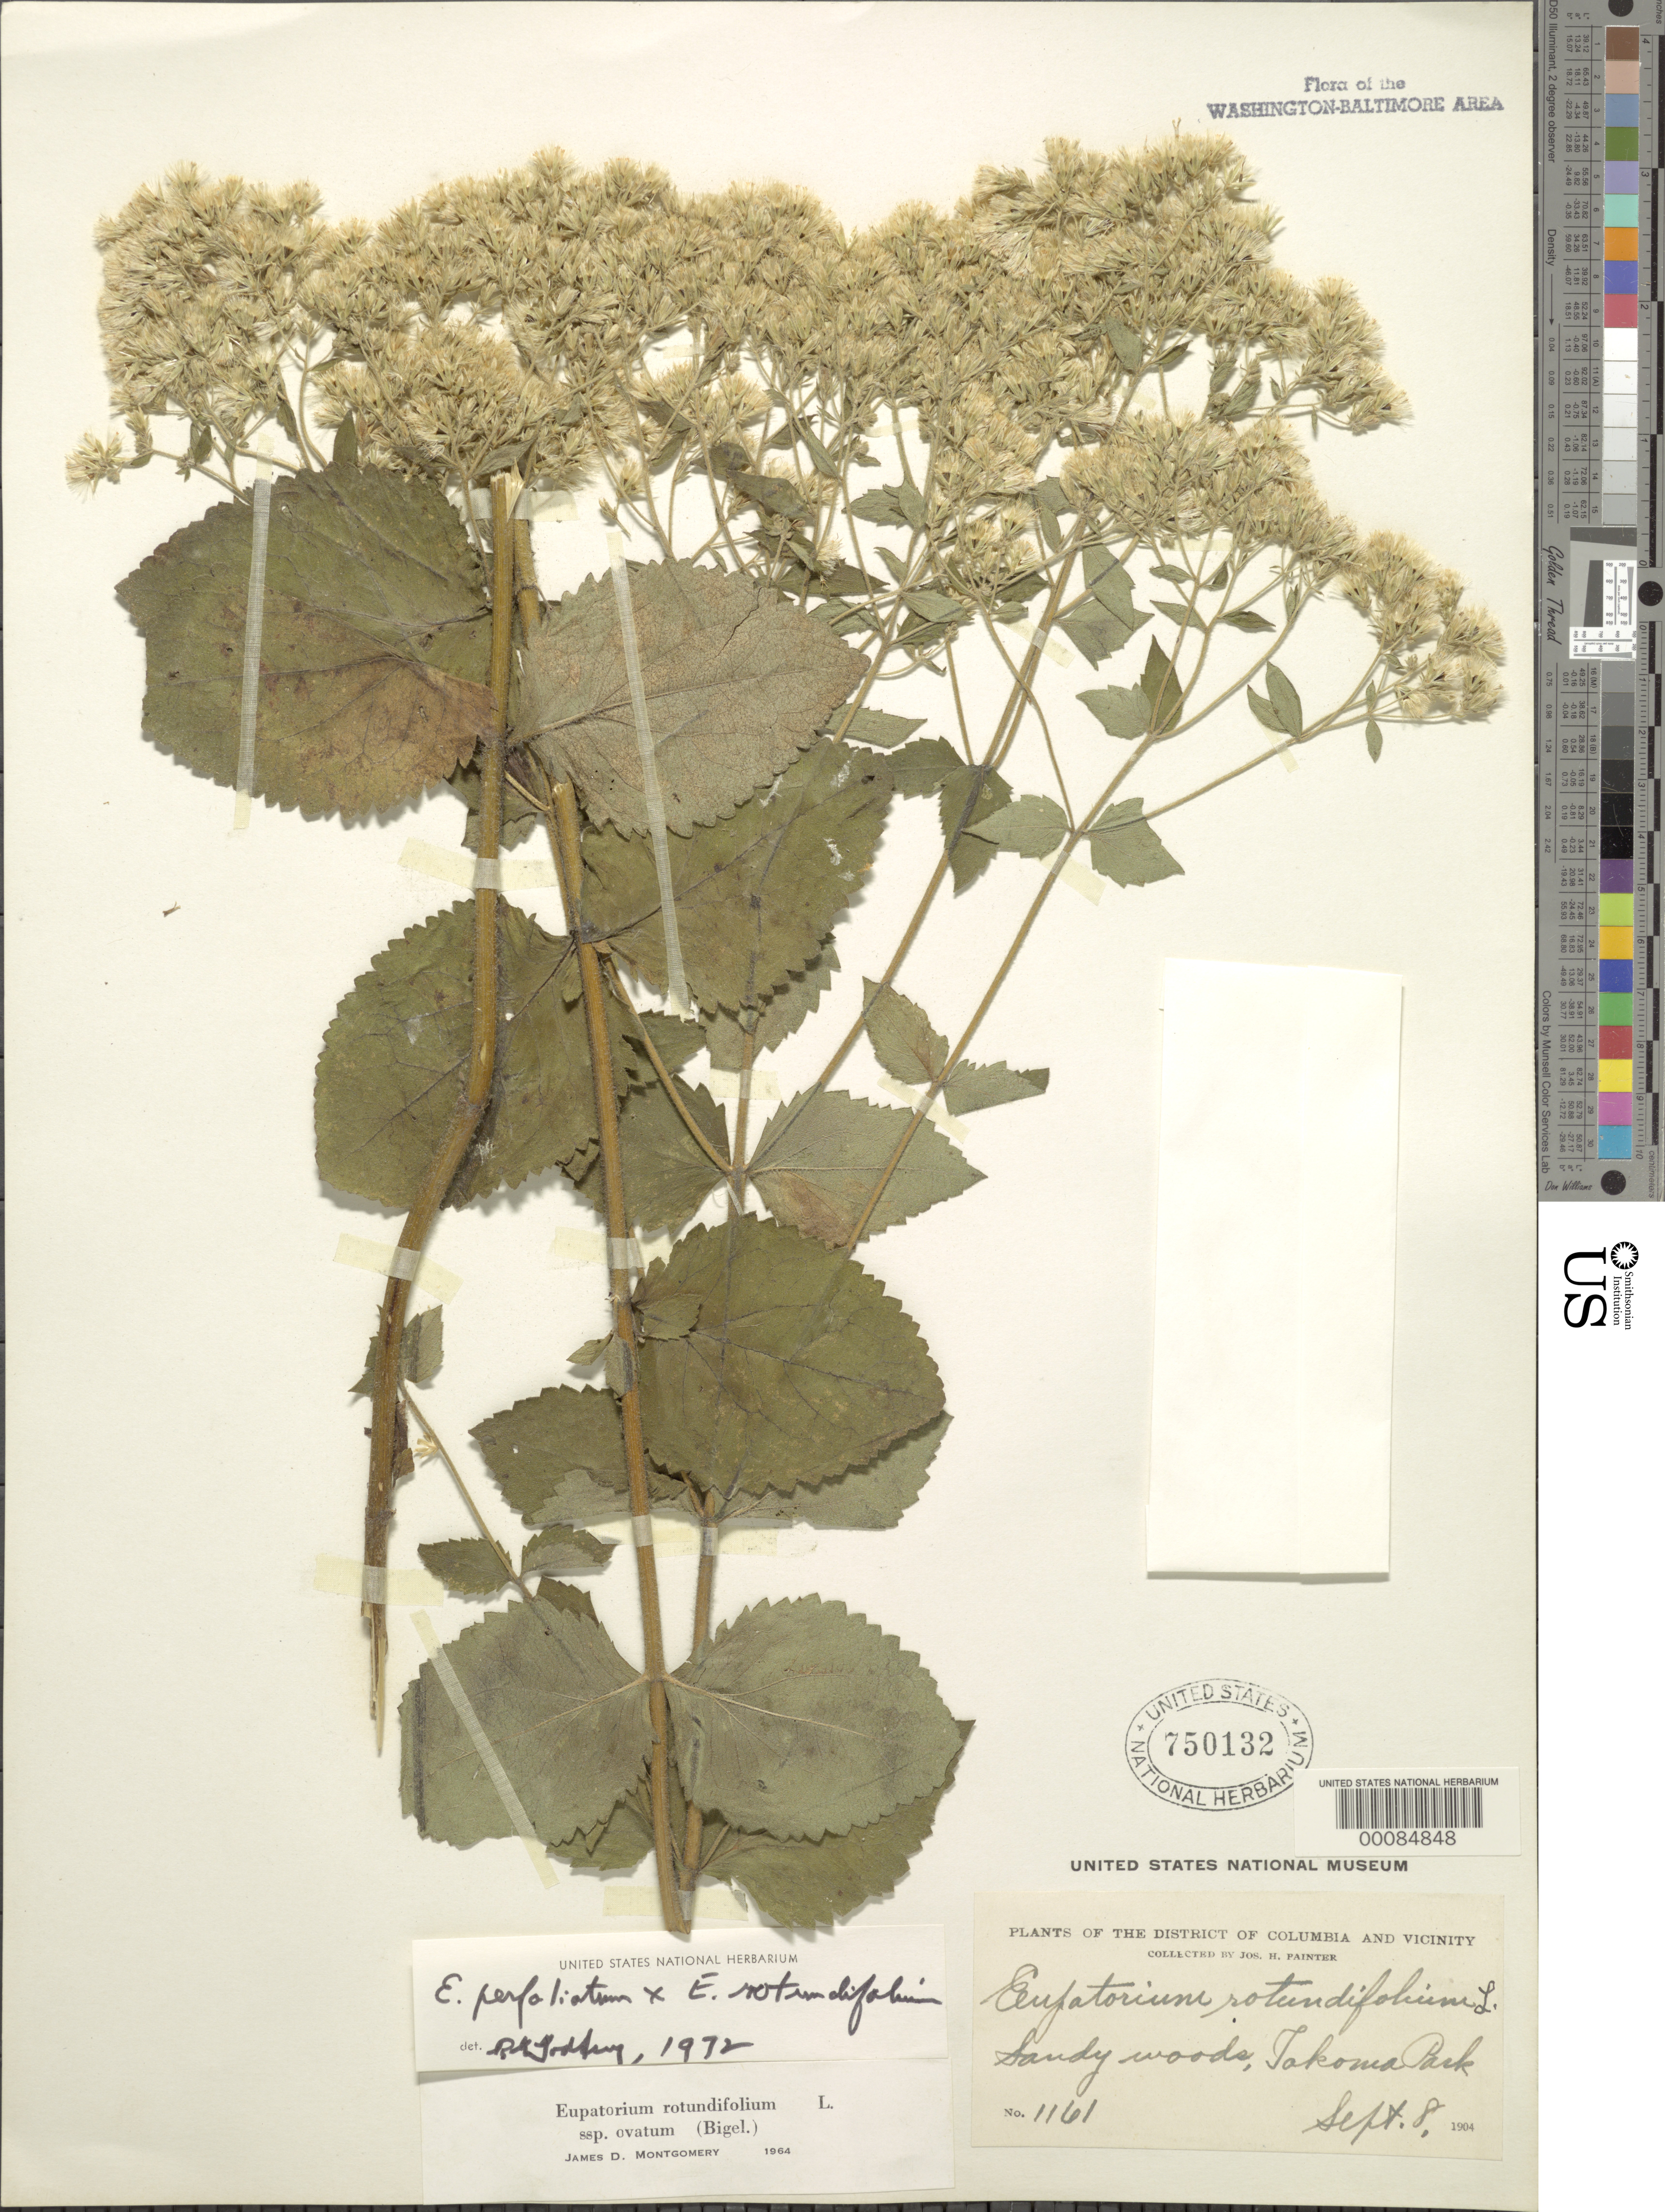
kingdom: Plantae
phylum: Tracheophyta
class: Magnoliopsida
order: Asterales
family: Asteraceae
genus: Eupatorium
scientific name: Eupatorium rotundifolium subsp. ovatum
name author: L.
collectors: J. H. Painter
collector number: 1161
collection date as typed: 08 Sep 1904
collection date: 1904-09-08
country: United States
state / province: Maryland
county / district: Montgomery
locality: Takoma Park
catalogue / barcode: US 750132